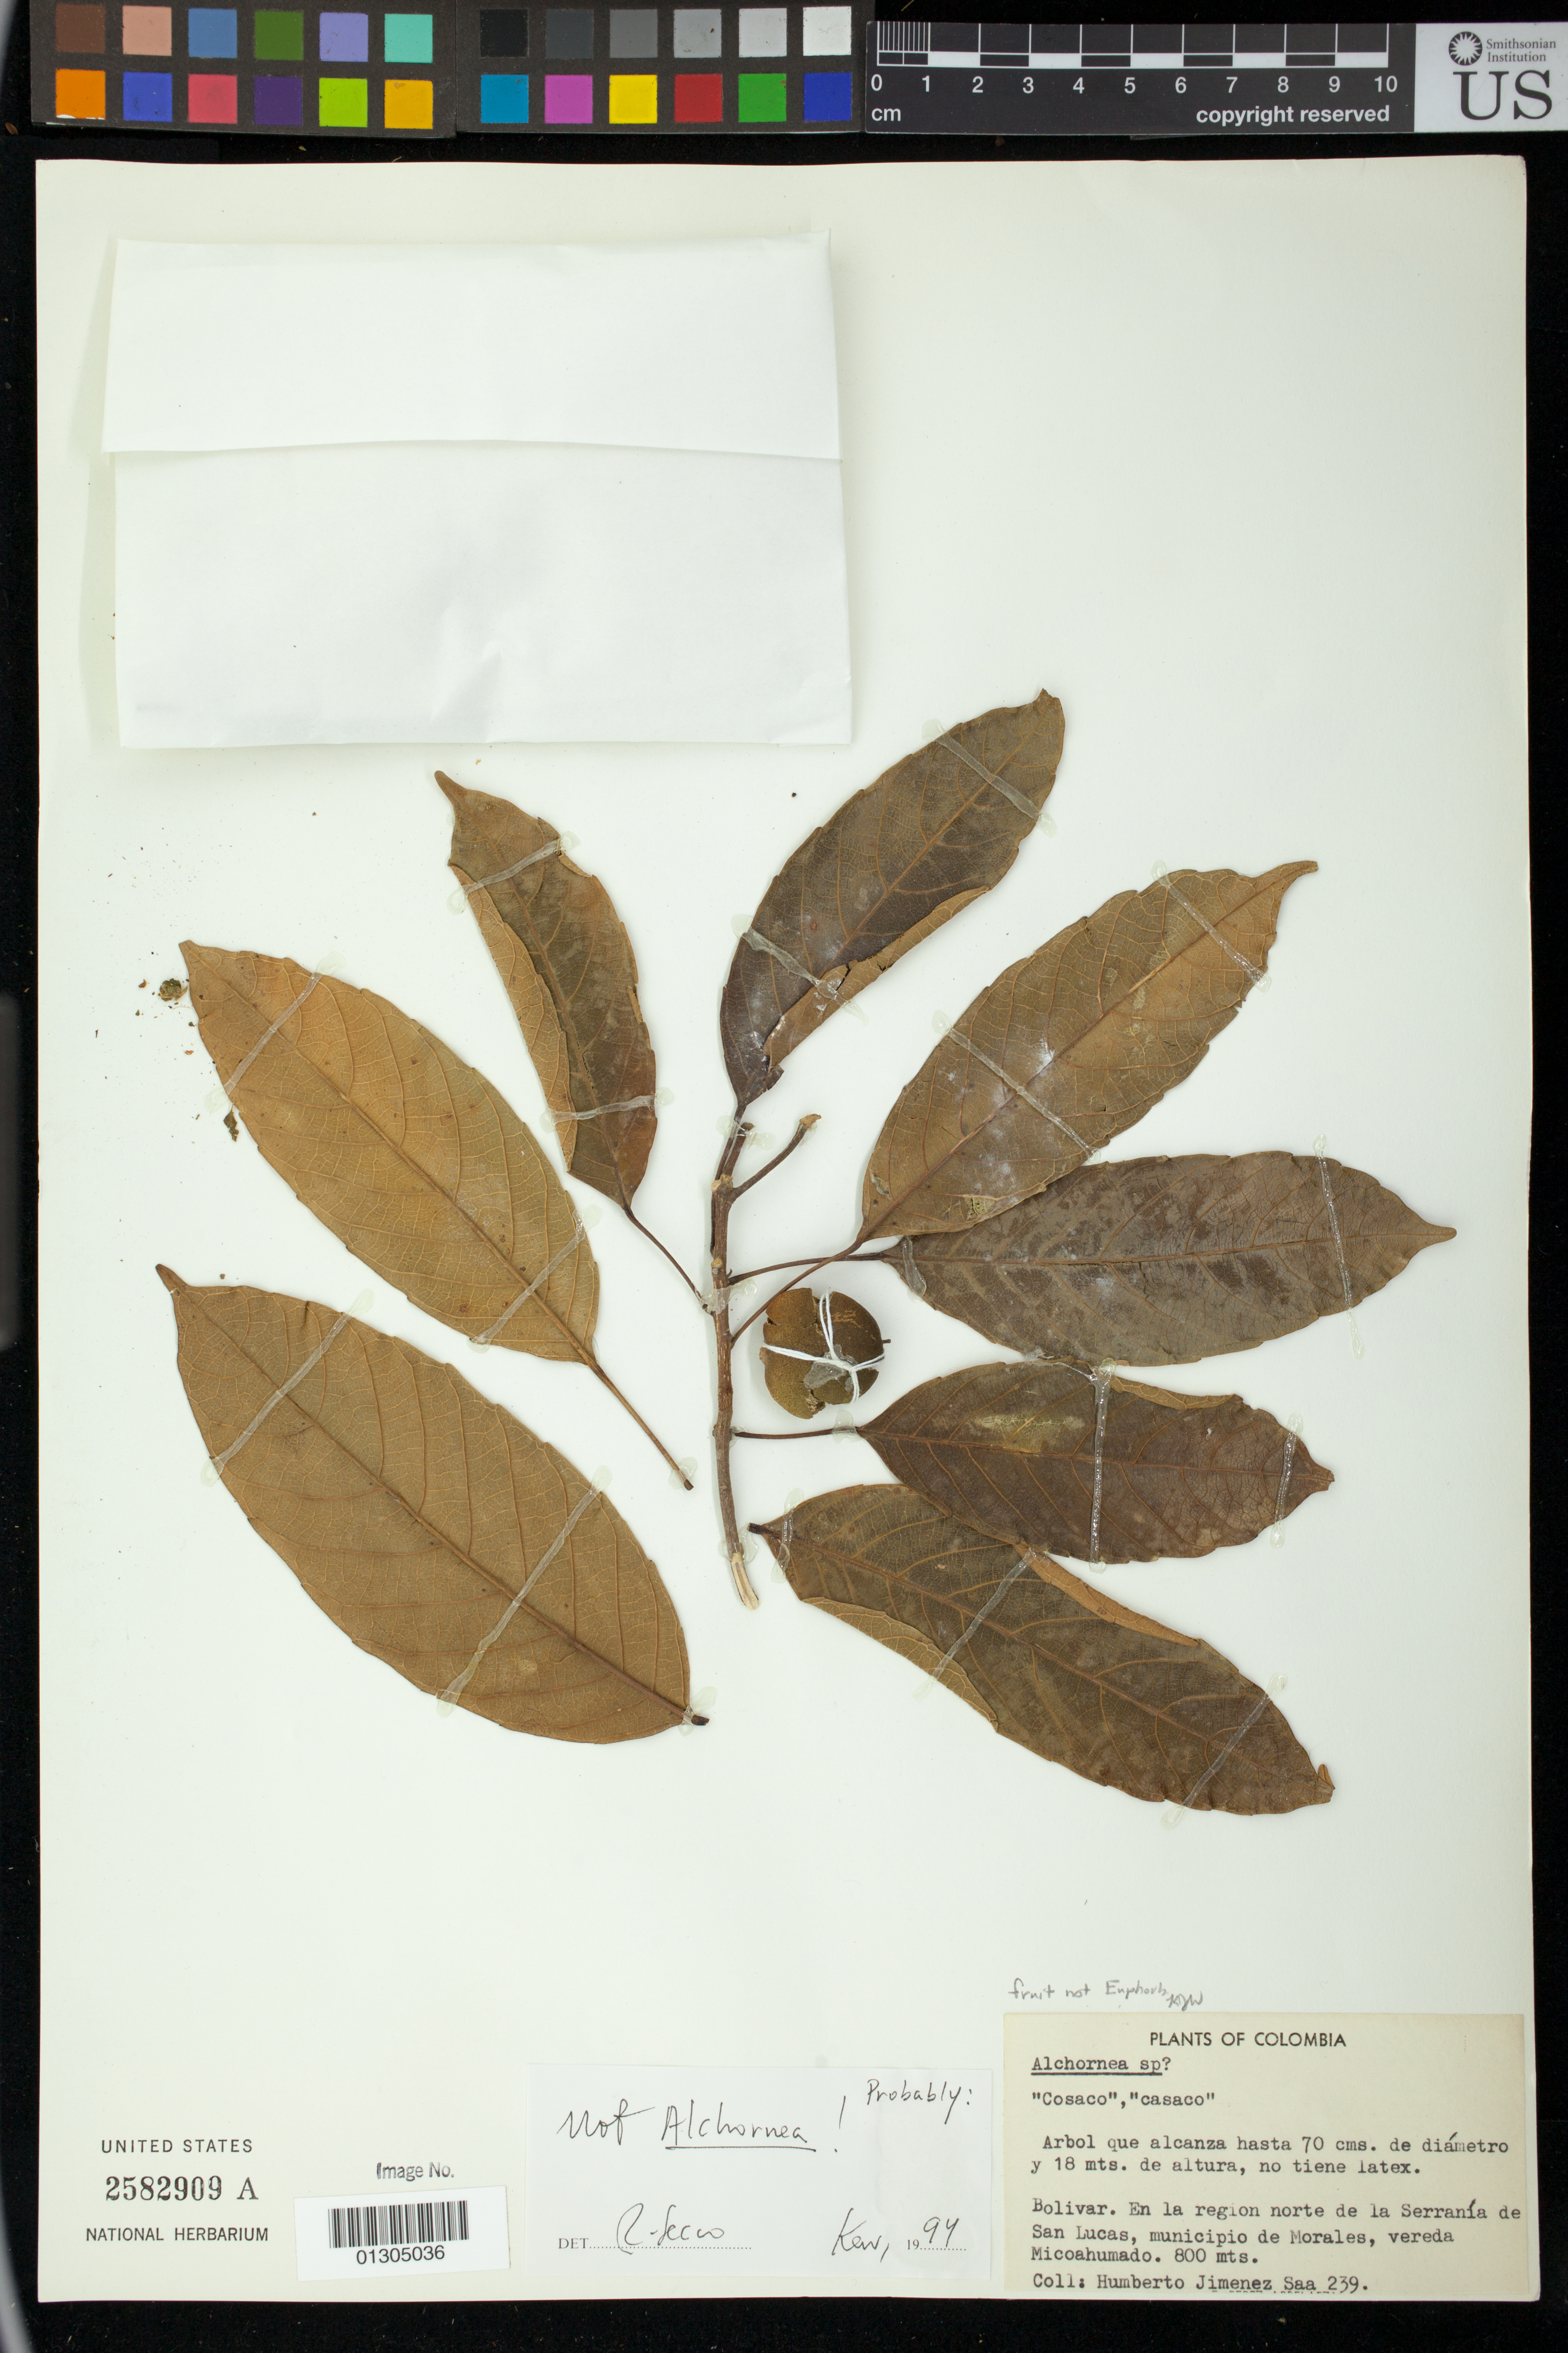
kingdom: Plantae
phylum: Tracheophyta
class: Magnoliopsida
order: Malpighiales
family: Euphorbiaceae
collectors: H. Jiménez-Saa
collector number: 239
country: Colombia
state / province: Bolívar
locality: En la region norte de la Serrania de San Lucas, municipio de Morales, vereda Micoahumado.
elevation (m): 800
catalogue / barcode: US 2582909A